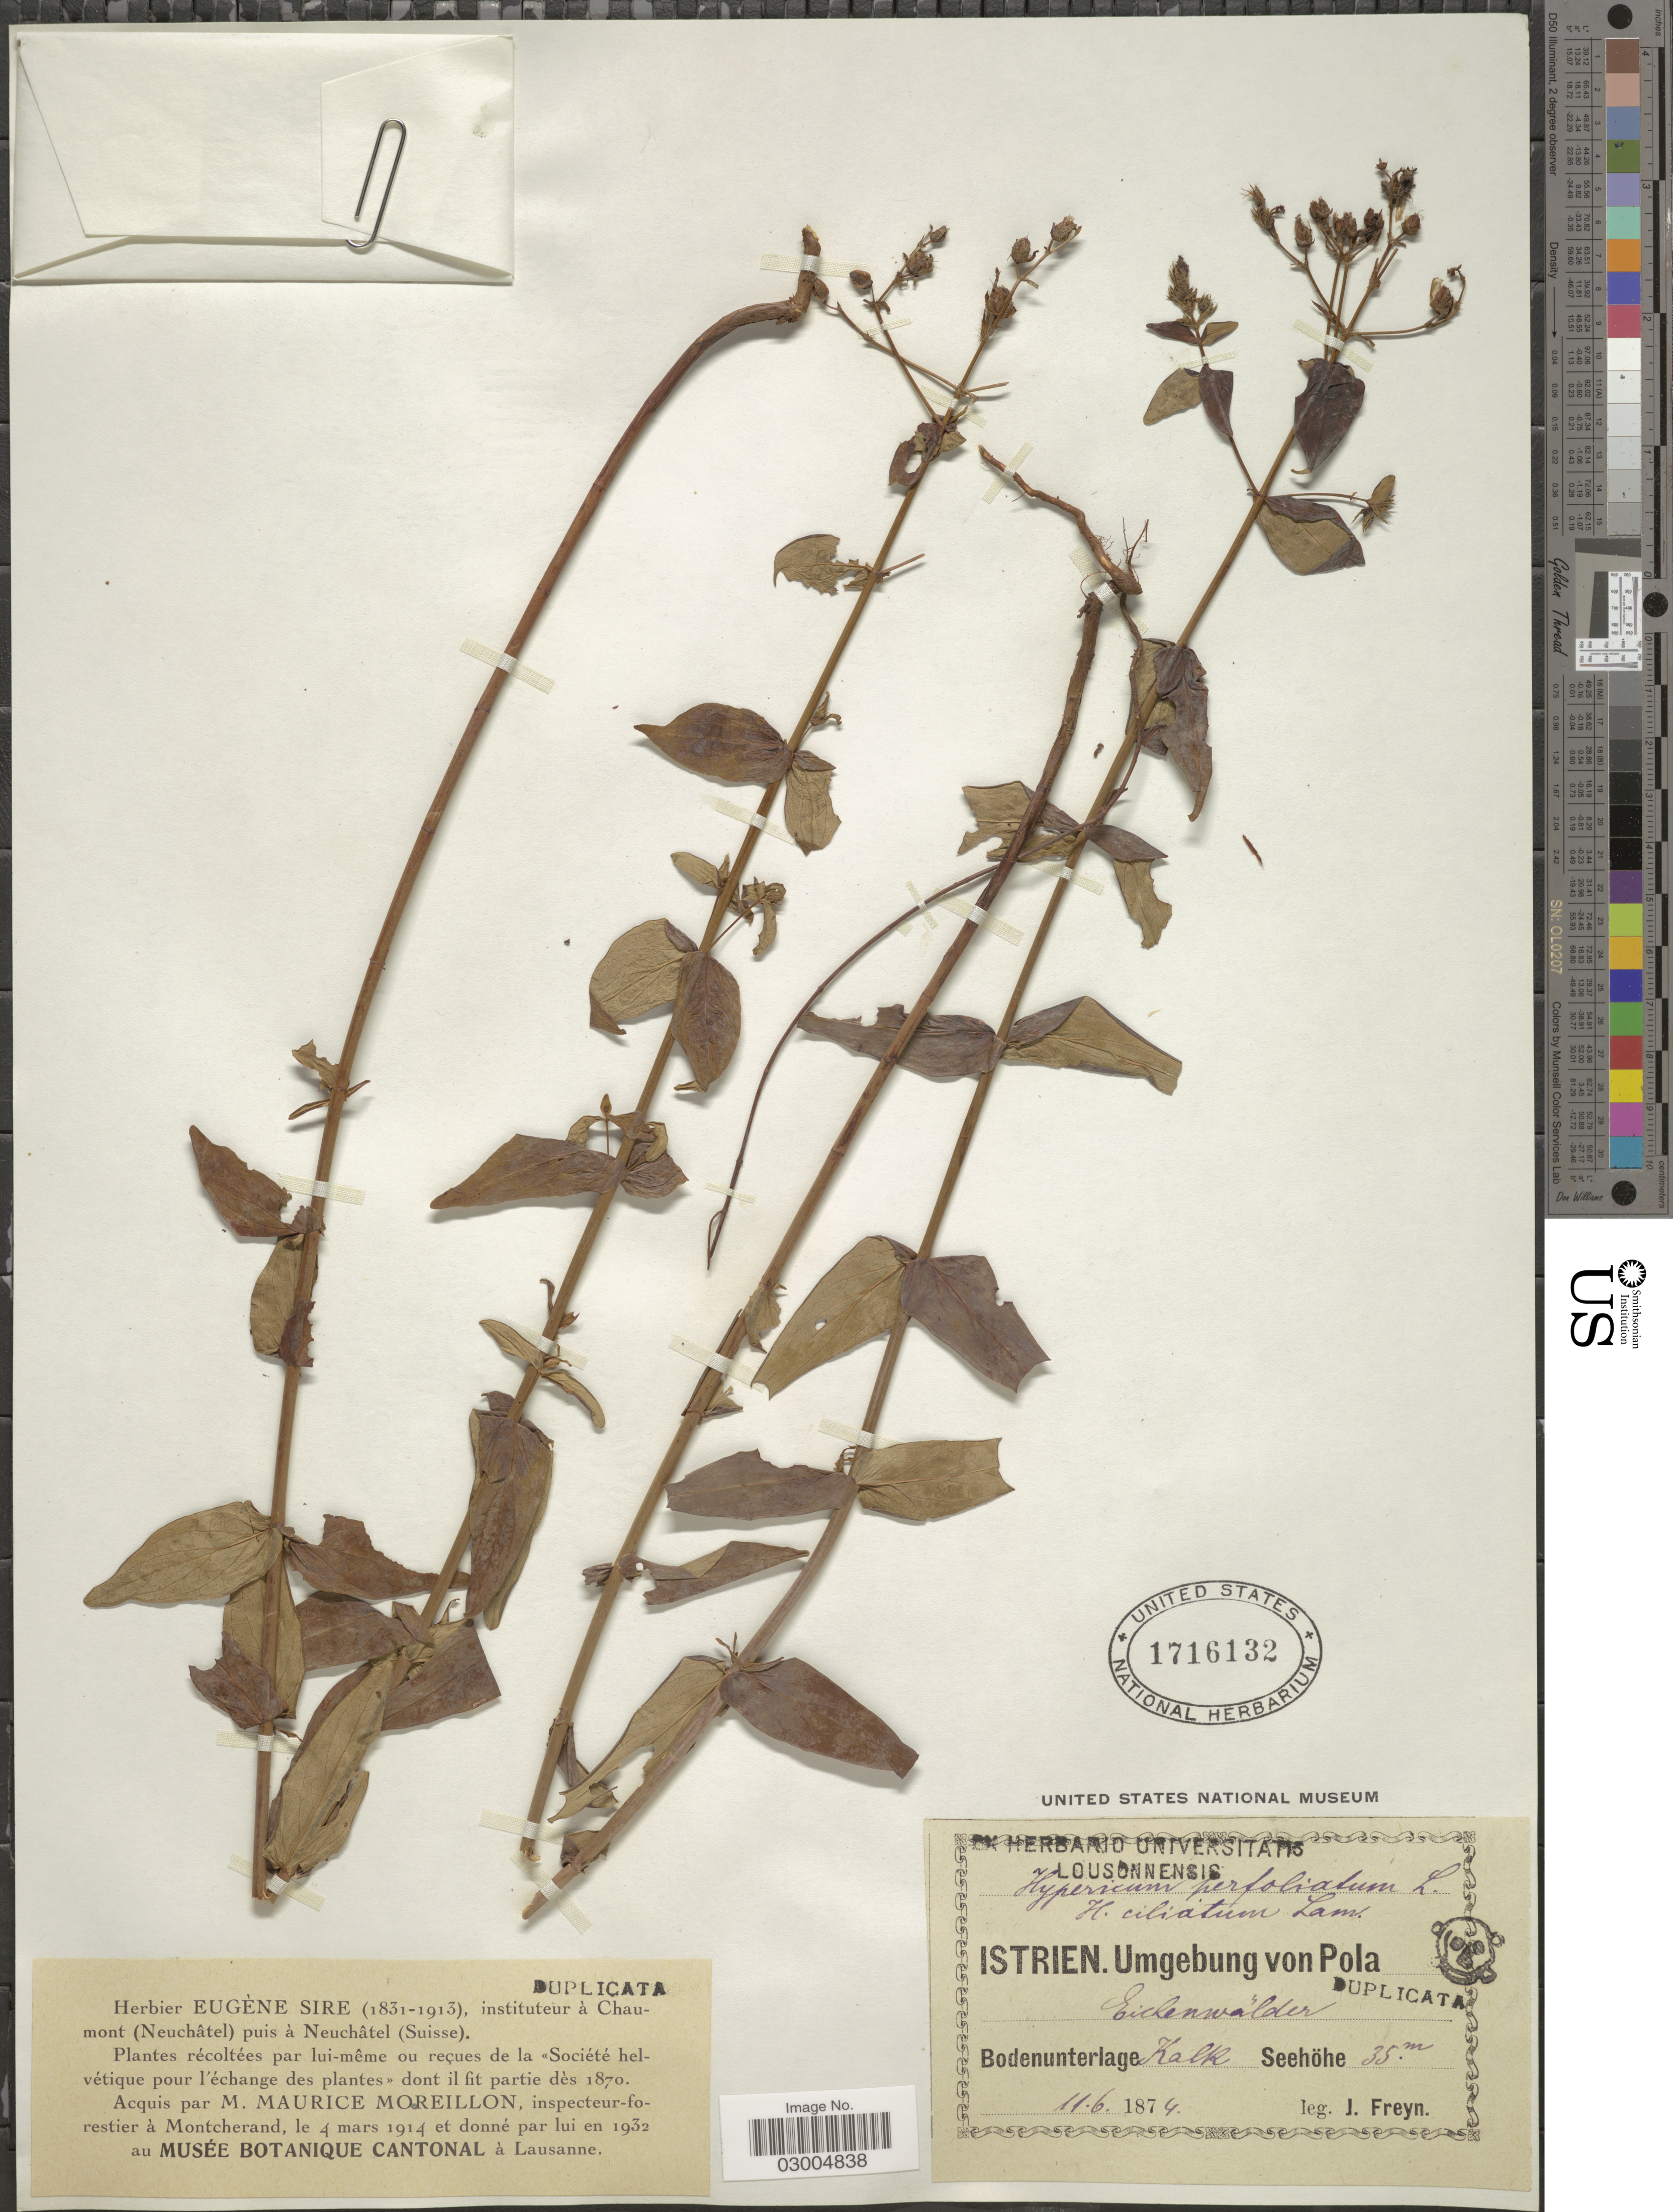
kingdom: Plantae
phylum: Tracheophyta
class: Magnoliopsida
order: Malpighiales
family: Hypericaceae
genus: Hypericum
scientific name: Hypericum perfoliatum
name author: L.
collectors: J. Freyn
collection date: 1874-06-11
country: Croatia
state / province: Istria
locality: Istrien. Umgebung von Pola. Eicklenwalder.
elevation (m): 35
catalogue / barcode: US 1716132